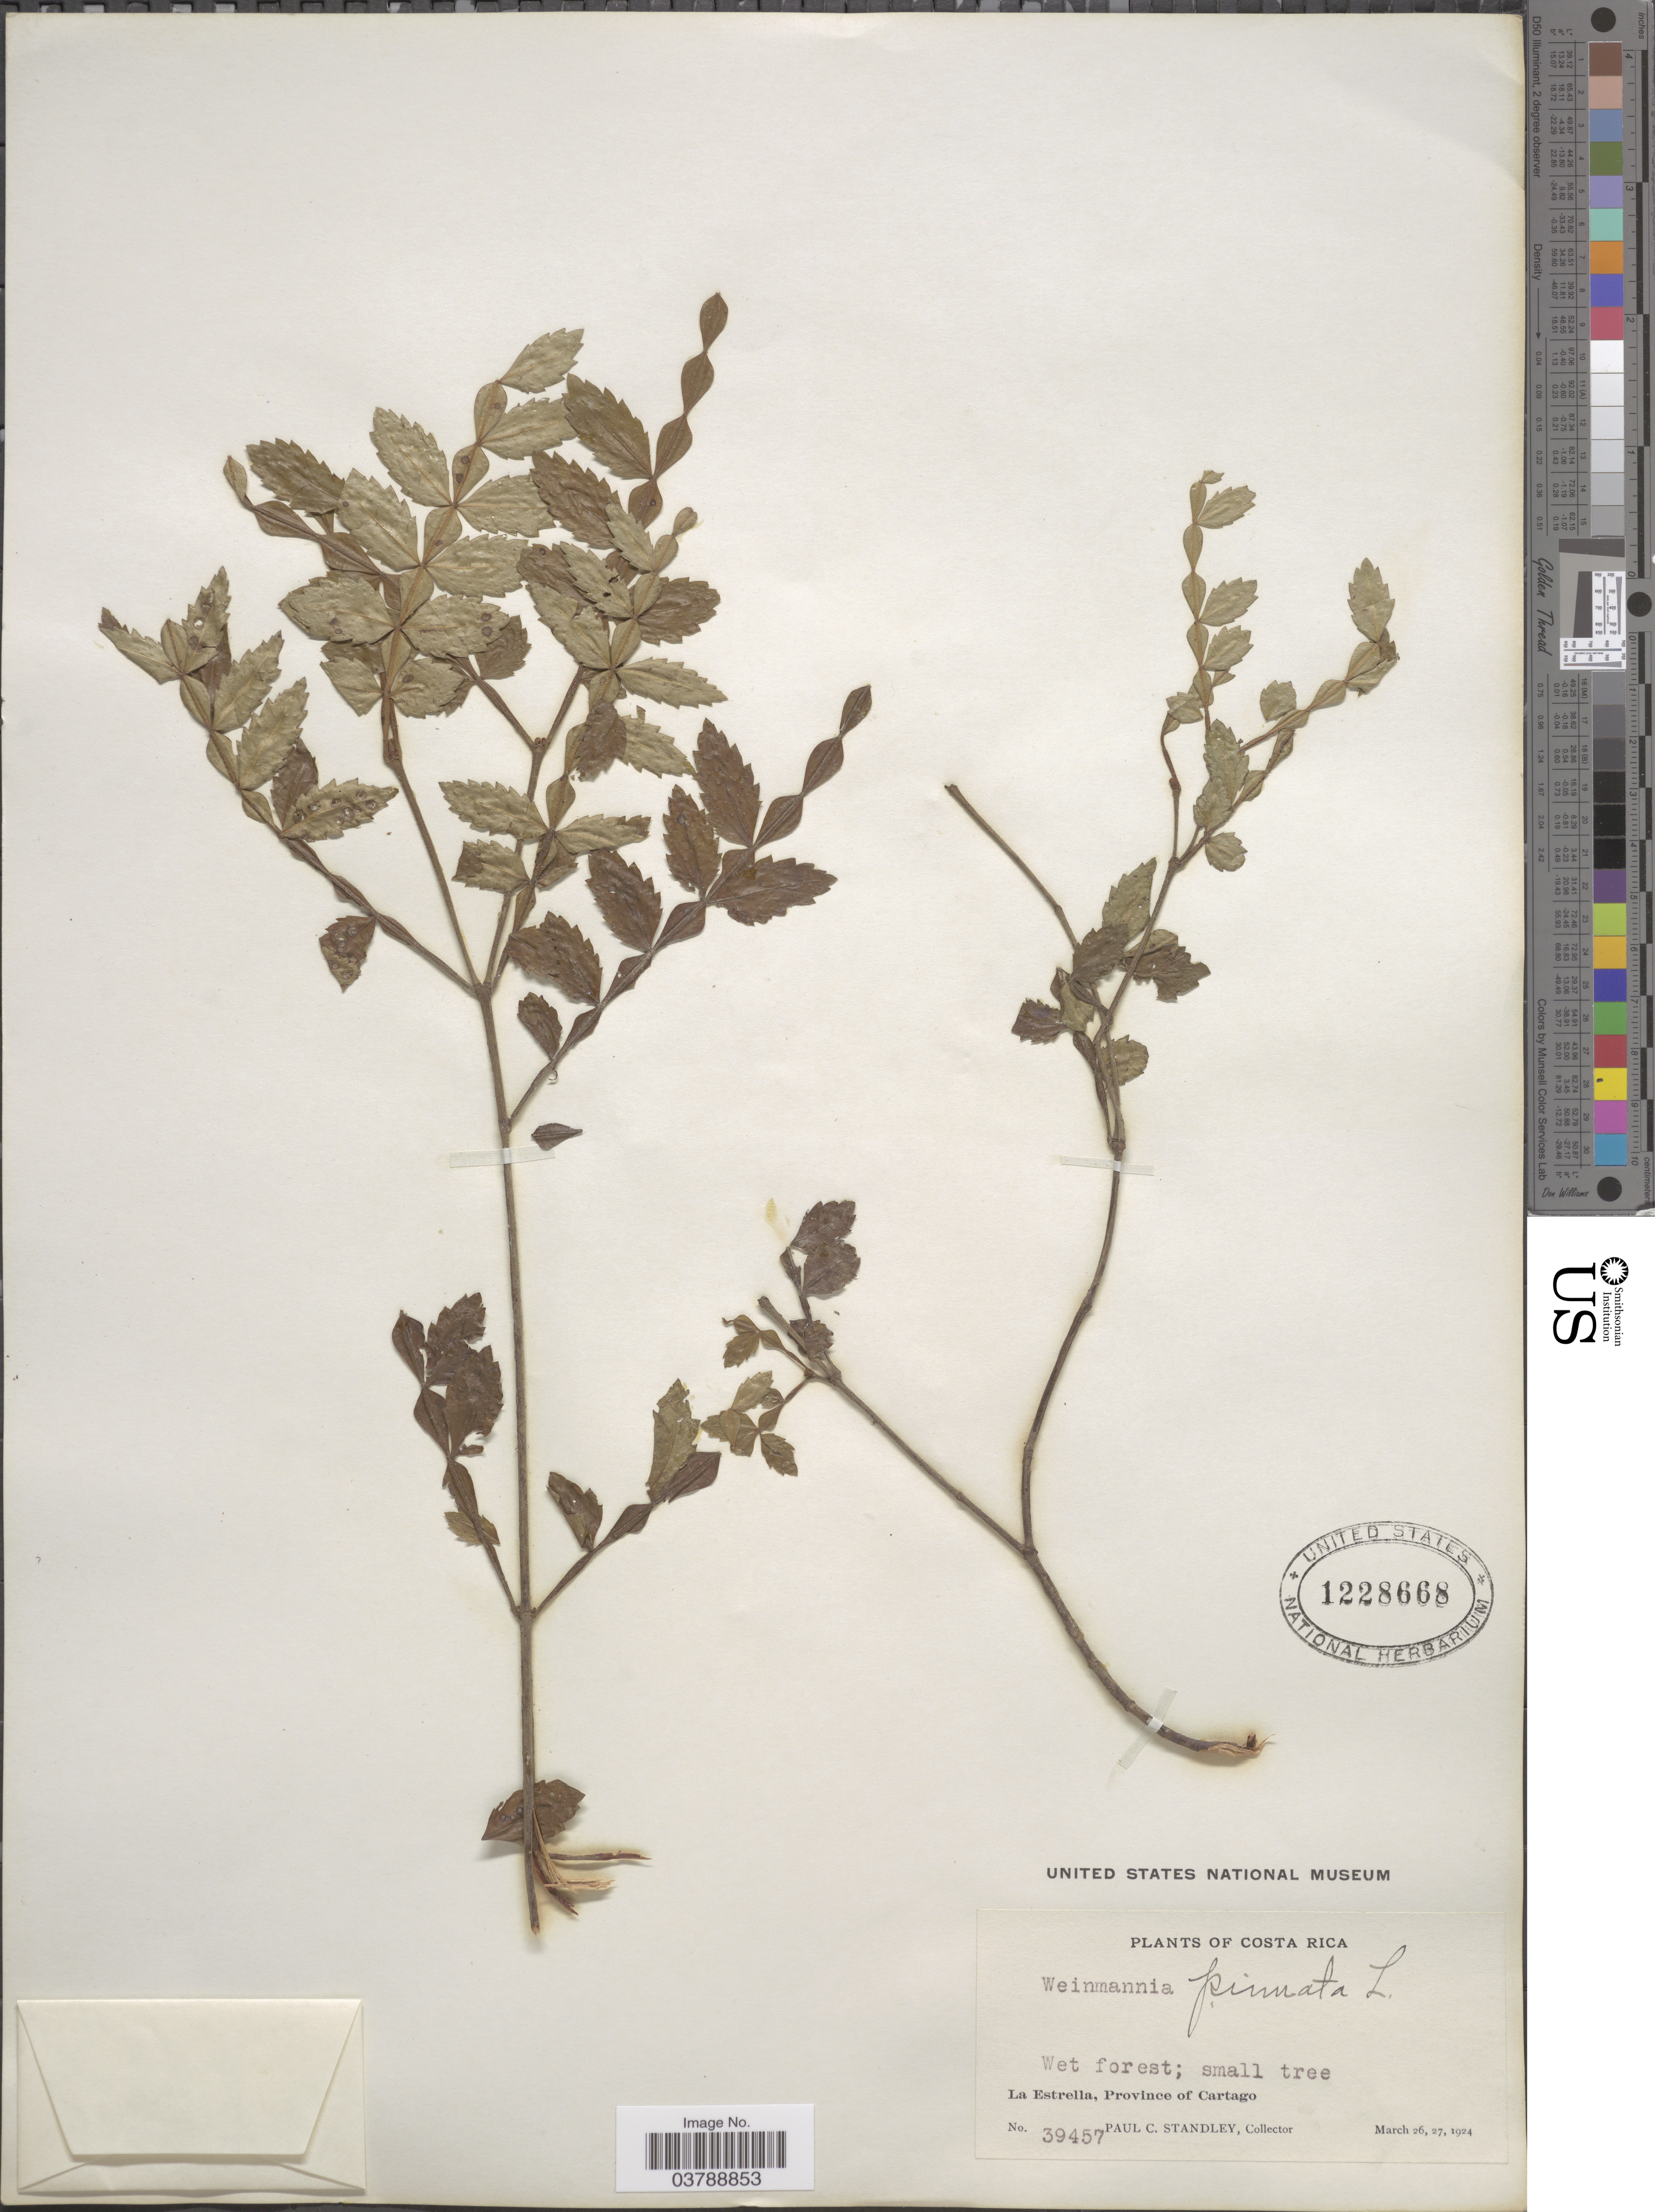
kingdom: Plantae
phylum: Tracheophyta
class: Magnoliopsida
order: Oxalidales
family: Cunoniaceae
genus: Weinmannia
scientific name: Weinmannia pinnata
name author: L.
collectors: P. C. Standley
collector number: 39457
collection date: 1924-03-26/1924-03-27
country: Costa Rica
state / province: Cartago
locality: La Estrella.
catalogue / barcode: US 1228668